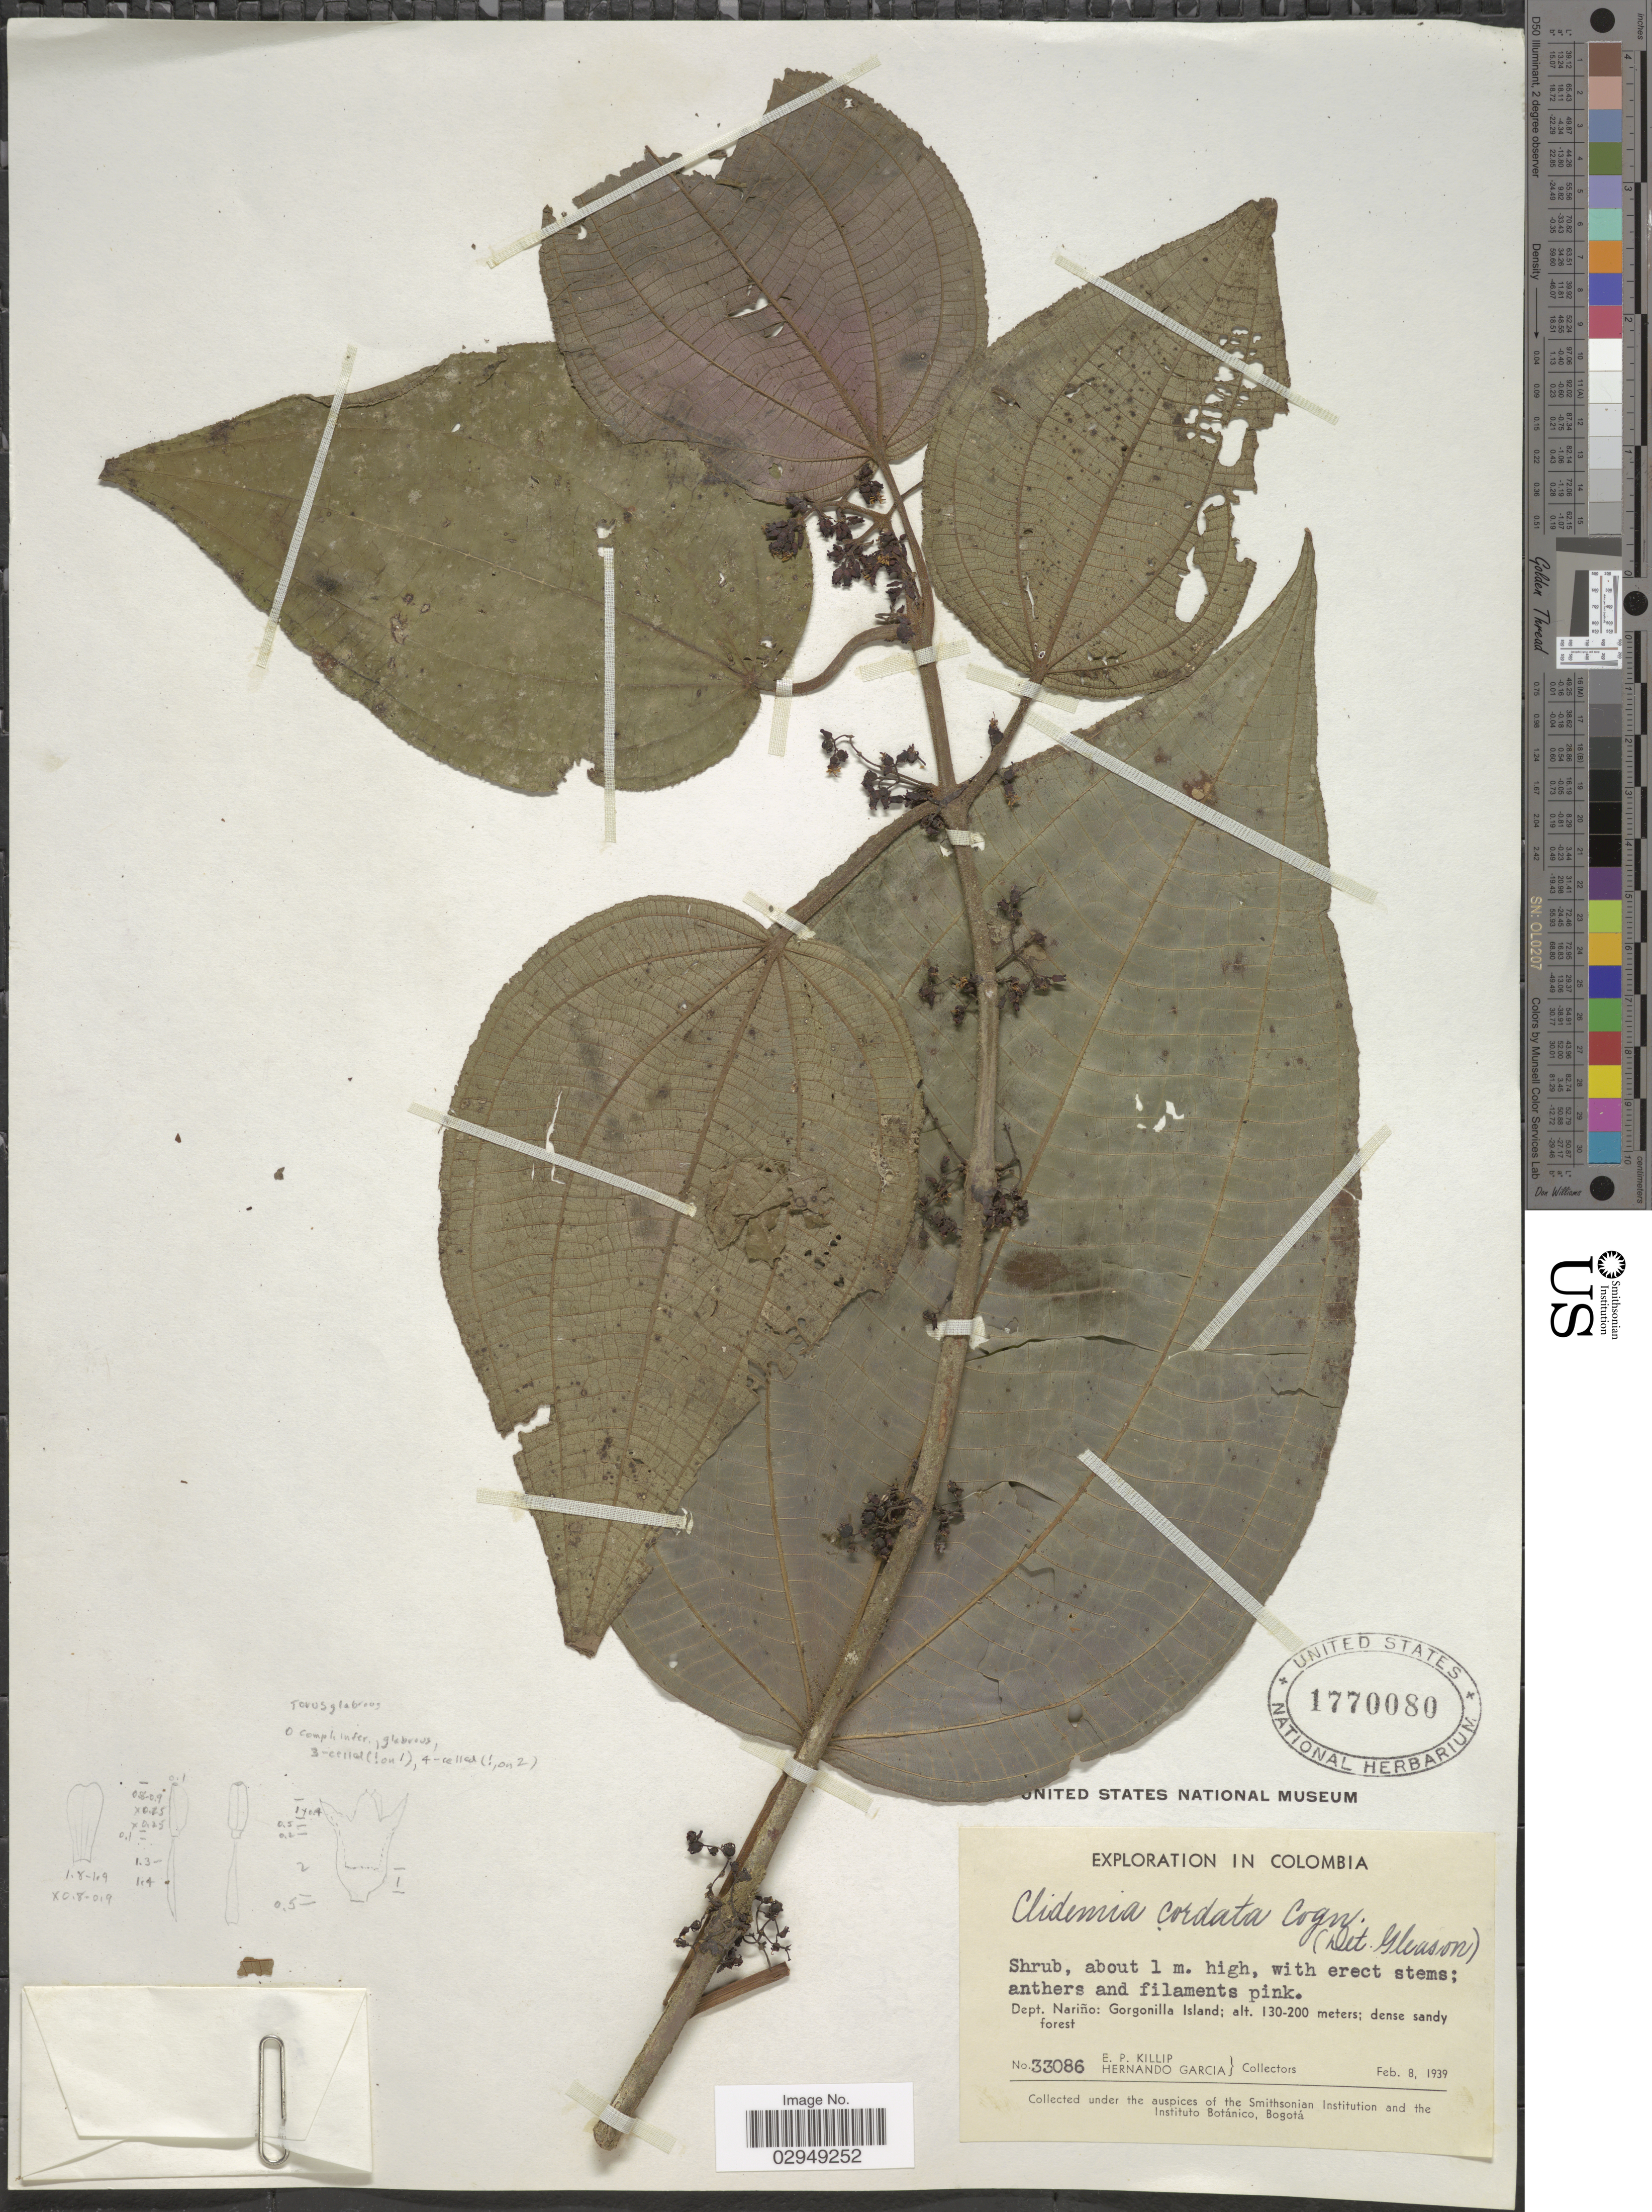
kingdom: Plantae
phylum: Tracheophyta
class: Magnoliopsida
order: Myrtales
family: Melastomataceae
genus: Clidemia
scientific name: Clidemia discolor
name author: (Triana) Cogn.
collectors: E. P. Killip & H. Garcia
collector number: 33086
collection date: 1939-02-08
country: Colombia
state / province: Nariño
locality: Dept. Nariño, Gorgonilla Island.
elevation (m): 130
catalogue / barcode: US 1770080